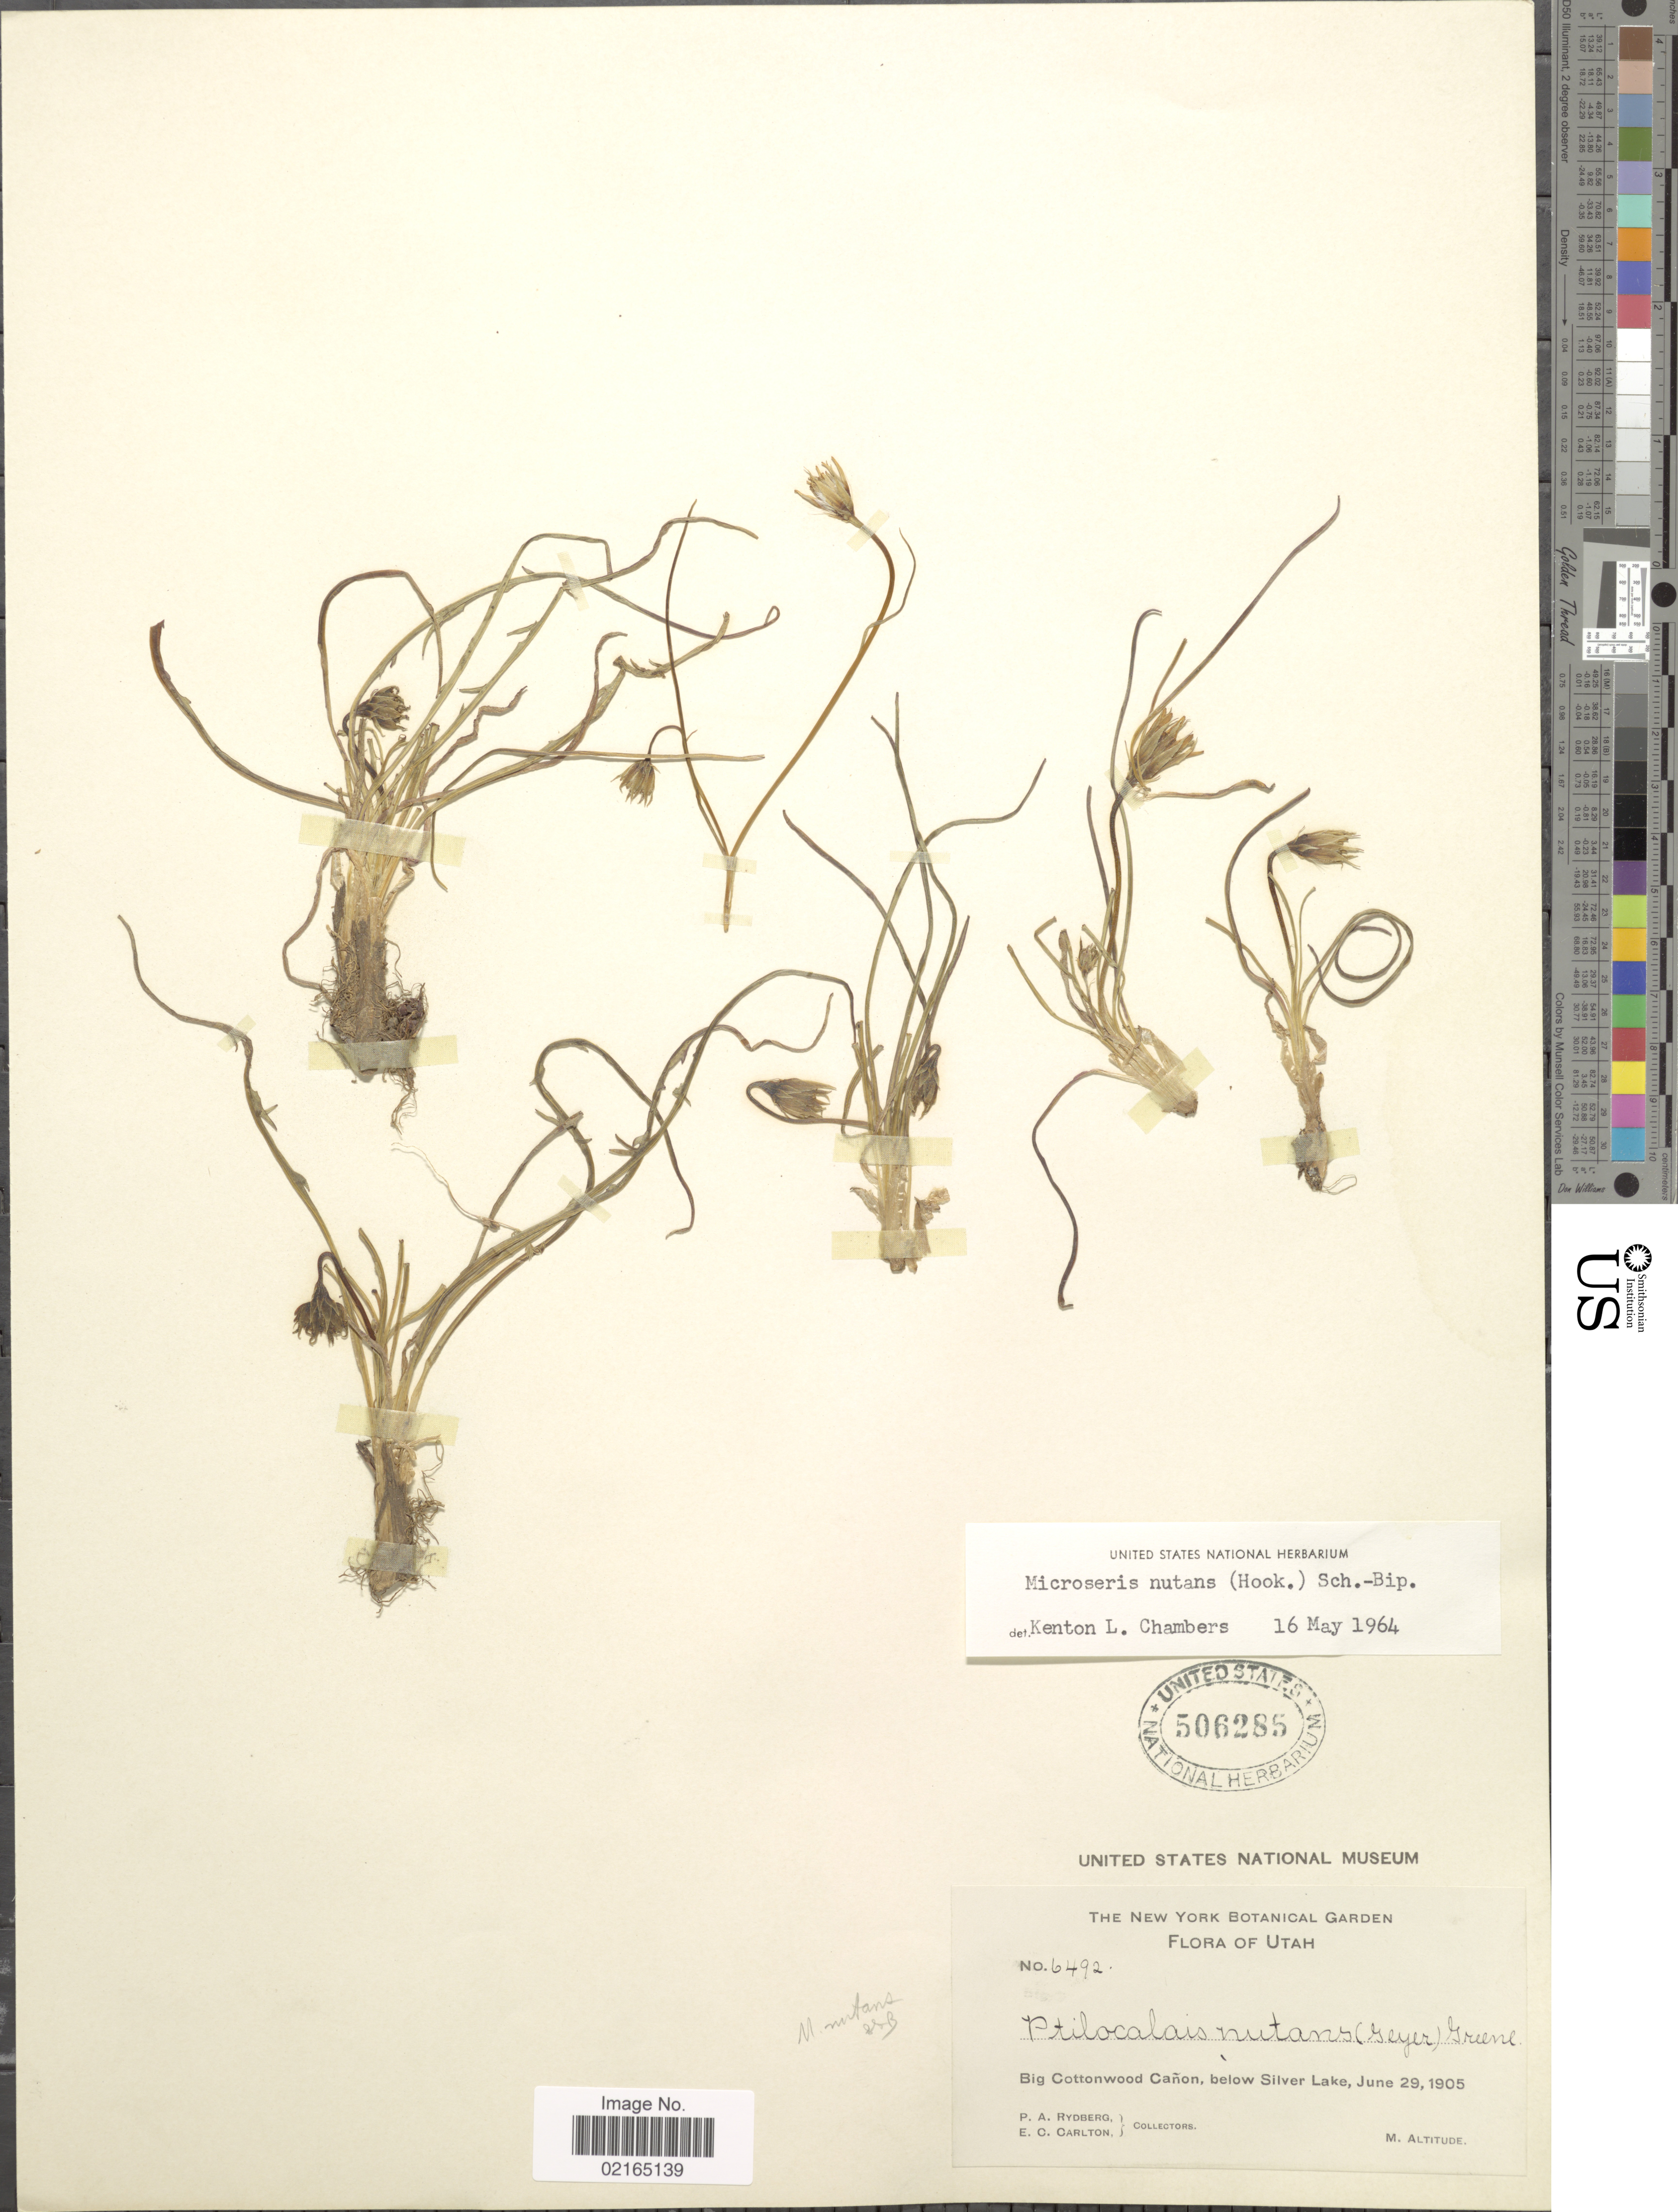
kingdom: Plantae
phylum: Tracheophyta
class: Magnoliopsida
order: Asterales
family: Asteraceae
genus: Microseris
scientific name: Microseris nutans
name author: (Hook.) Sch. Bip.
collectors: P. A. Rydberg & E. Carlton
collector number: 6492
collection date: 1905-06-29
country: United States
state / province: Utah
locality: Big Cottonwood Cañon, below Silver Lake.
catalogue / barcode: US 506285